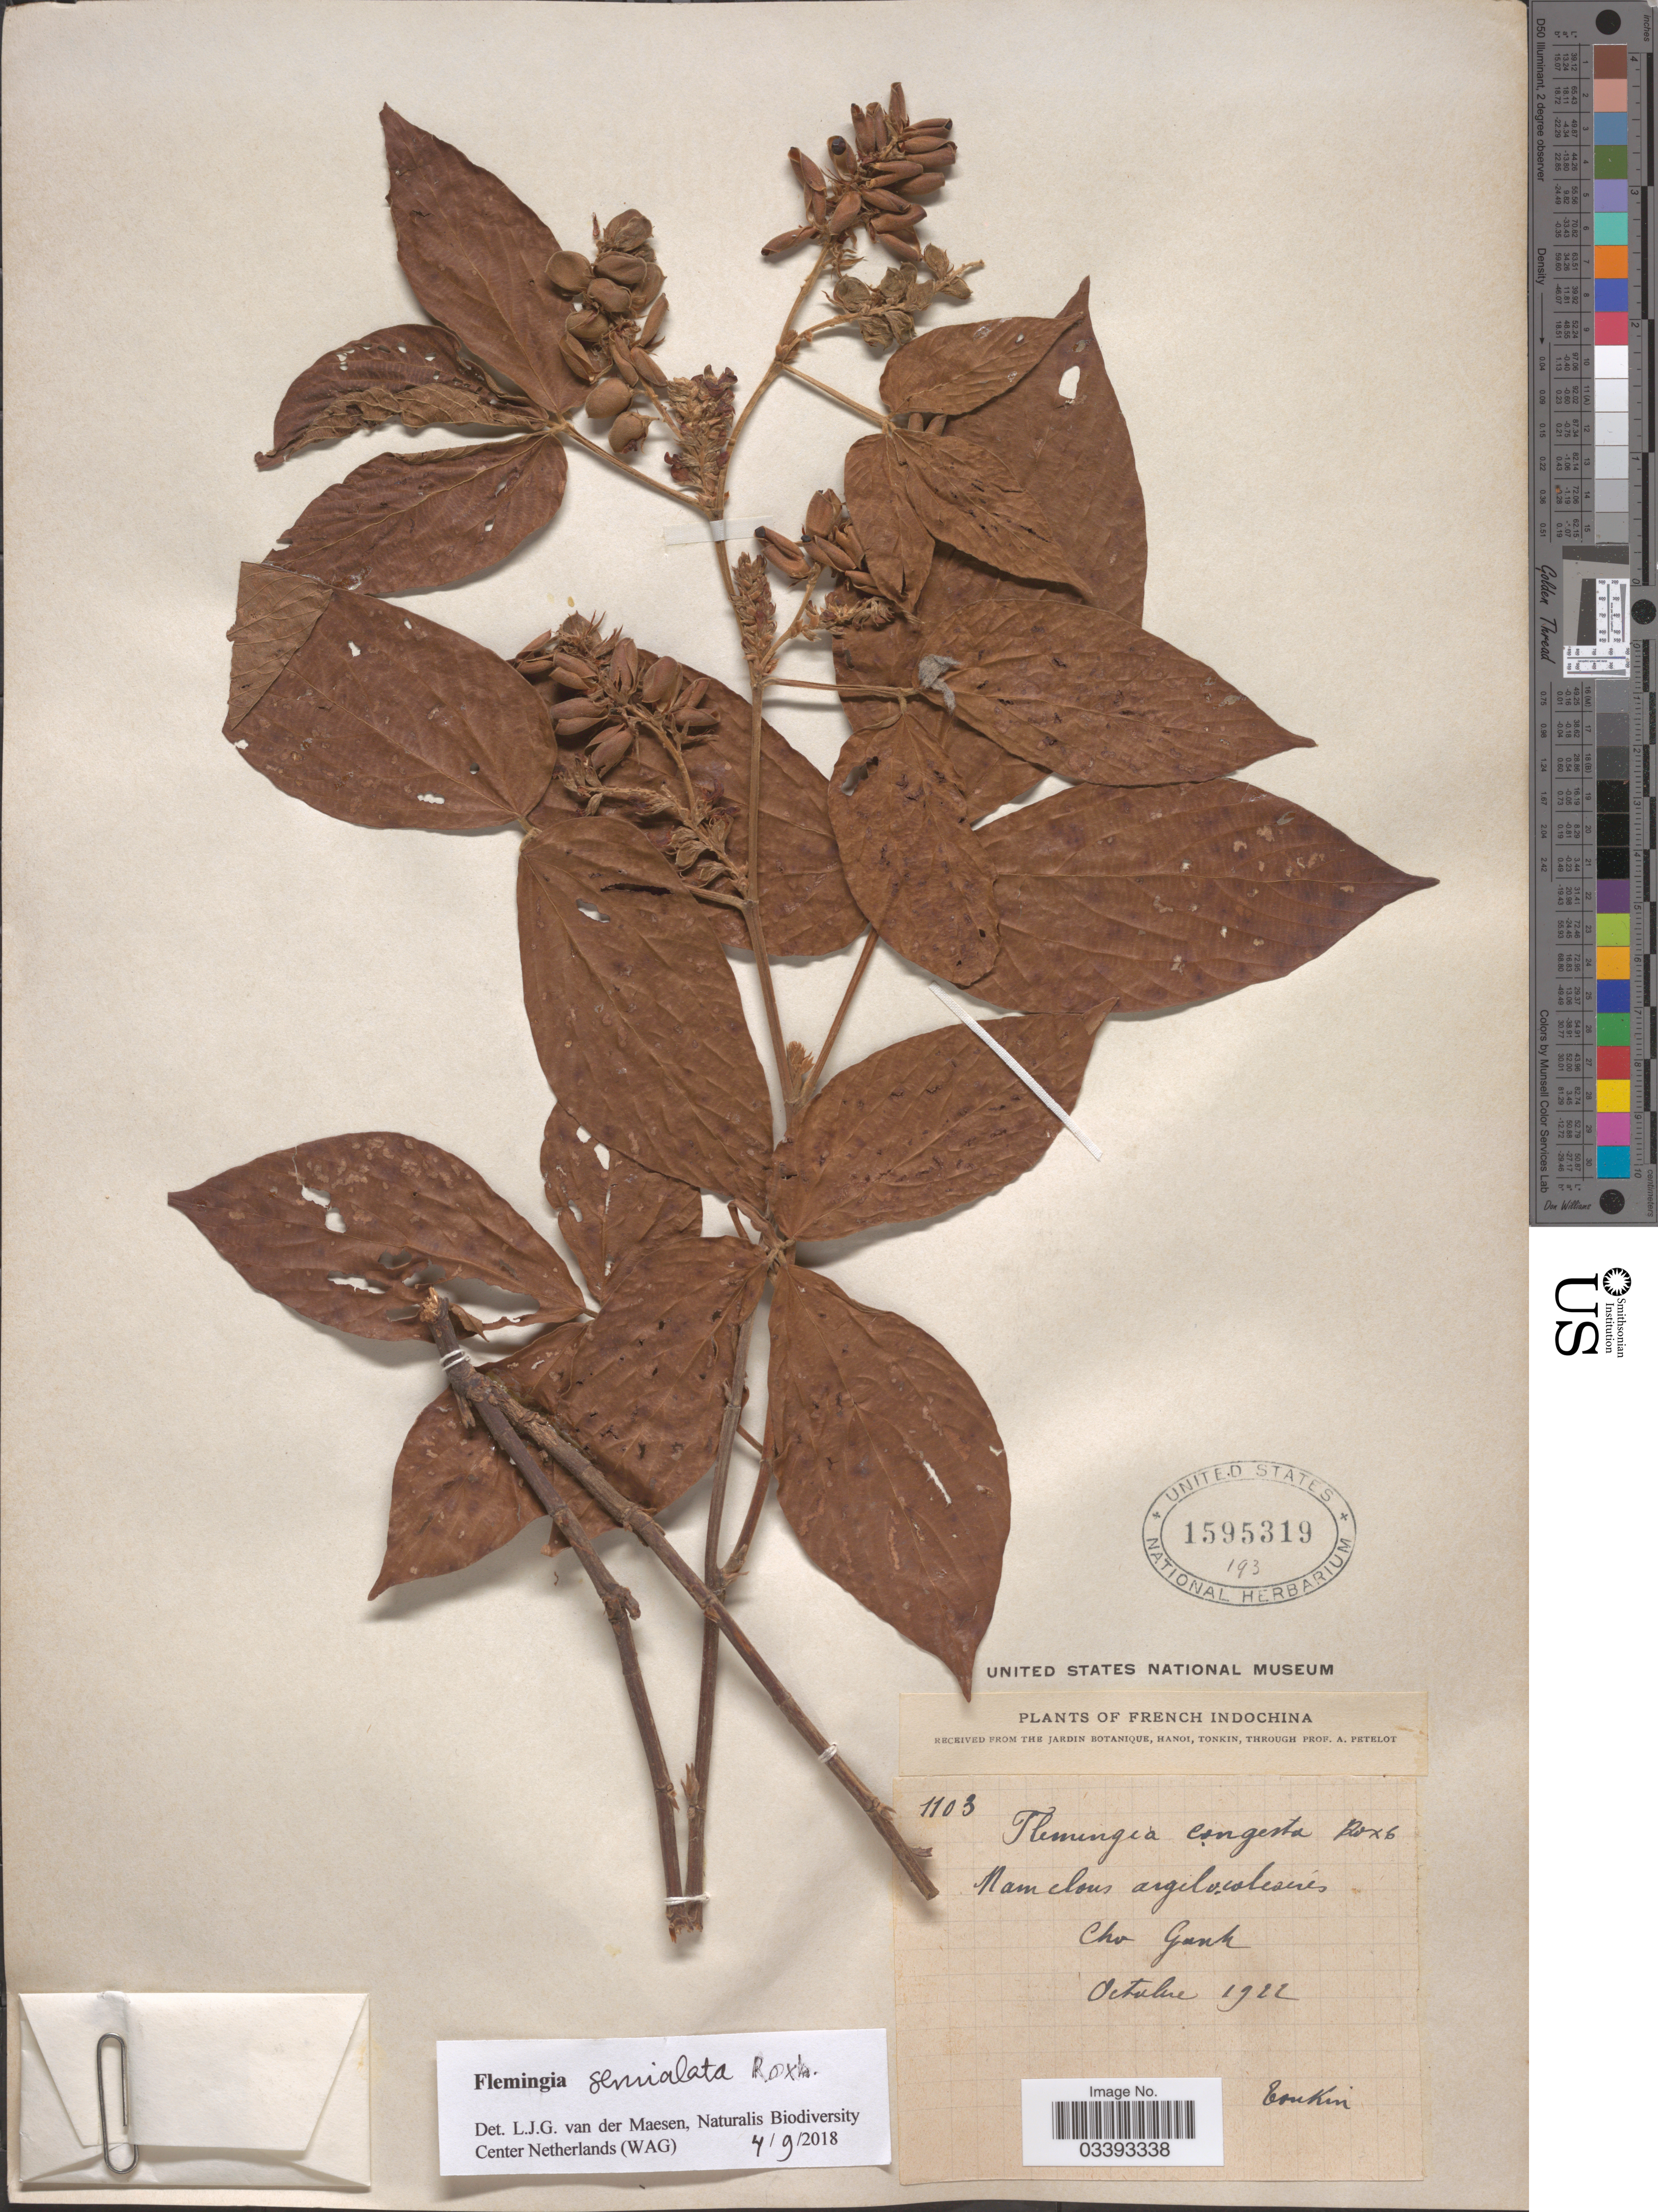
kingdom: Plantae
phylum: Tracheophyta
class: Magnoliopsida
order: Fabales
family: Fabaceae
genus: Flemingia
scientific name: Flemingia semialata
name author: Roxb.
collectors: P. A. Pételot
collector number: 1103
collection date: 1922-10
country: Vietnam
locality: French Indochina. Cho Ganh.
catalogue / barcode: US 1595319